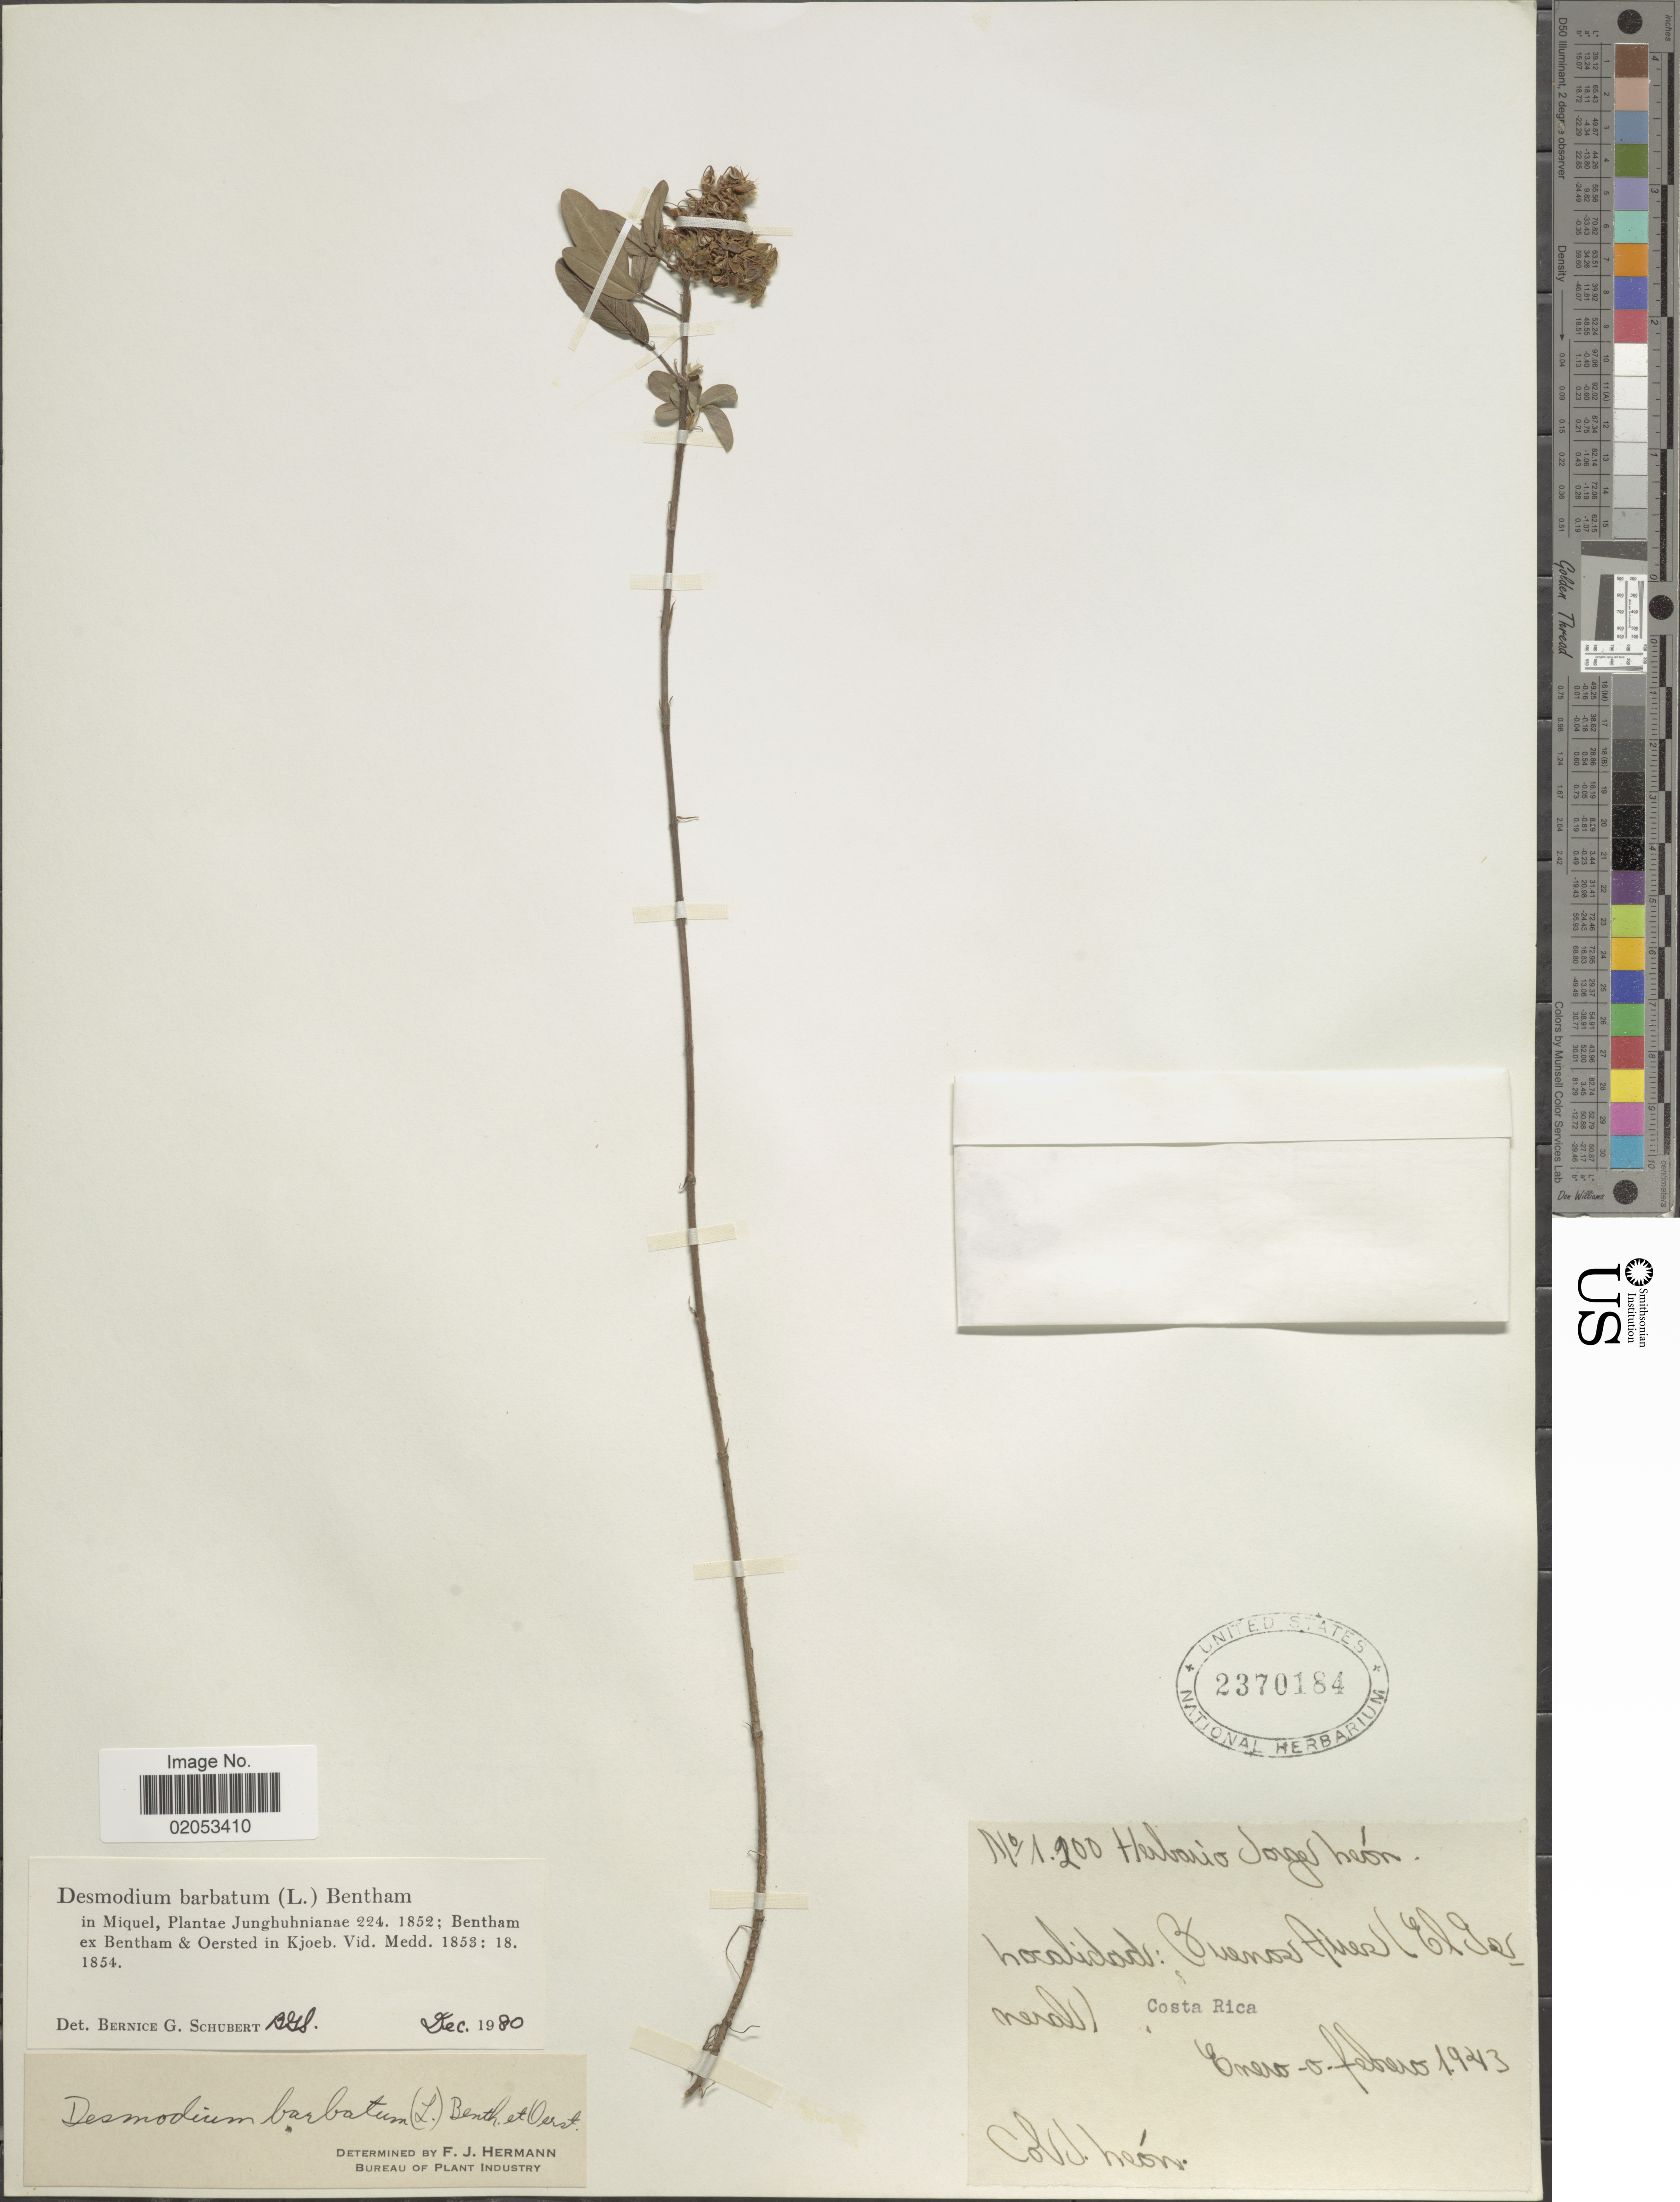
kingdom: Plantae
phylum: Tracheophyta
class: Magnoliopsida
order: Fabales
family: Fabaceae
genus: Grona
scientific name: Grona barbata var. barbata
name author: (L.) H. Ohashi & K. Ohashi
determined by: Strong, Mark T., (BOT), Smithsonian Institution - National Museum of Natural History (UNITED STATES)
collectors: J. León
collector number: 1200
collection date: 1943-01/1943-02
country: Costa Rica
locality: Buenos Aites (El General)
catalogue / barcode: US 2370184